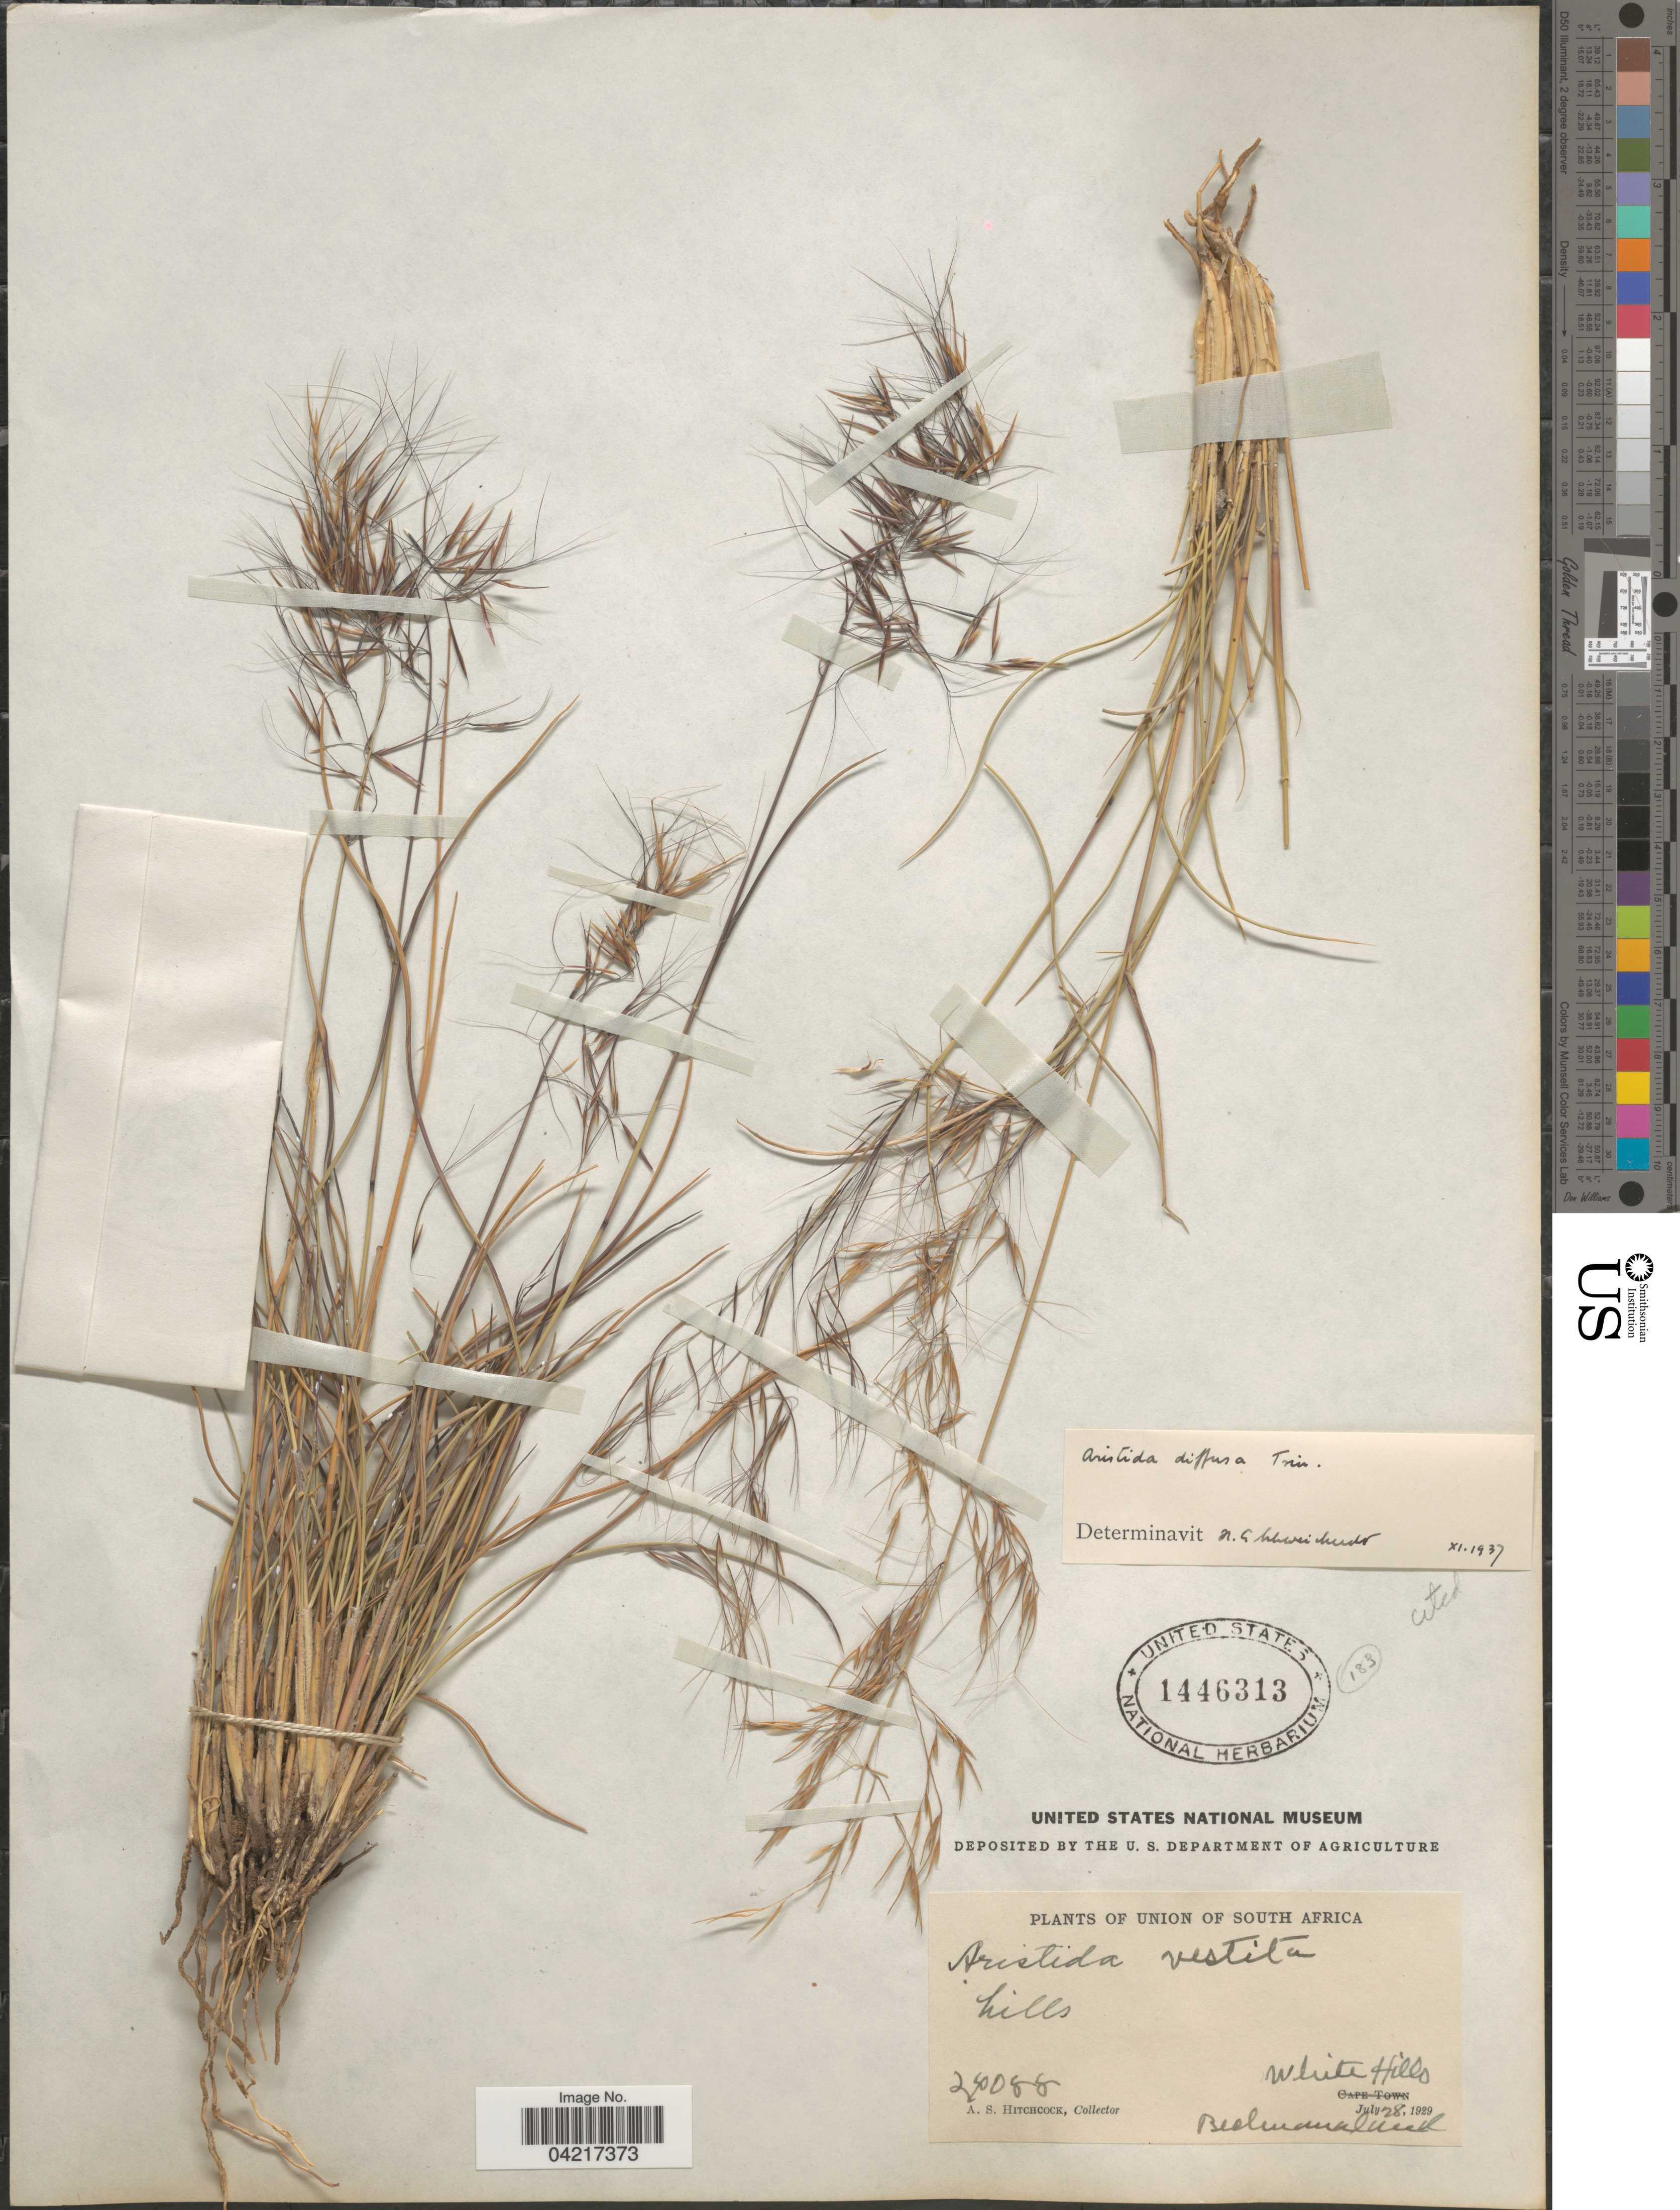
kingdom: Plantae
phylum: Tracheophyta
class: Liliopsida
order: Poales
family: Poaceae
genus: Aristida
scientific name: Aristida diffusa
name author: Trin.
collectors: A. S. Hitchcock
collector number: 24088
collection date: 1929-07-28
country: Botswana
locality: Union of South Africa. [unsure placement] Hills. White Hills. Bechuanaland.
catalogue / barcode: US 1446313